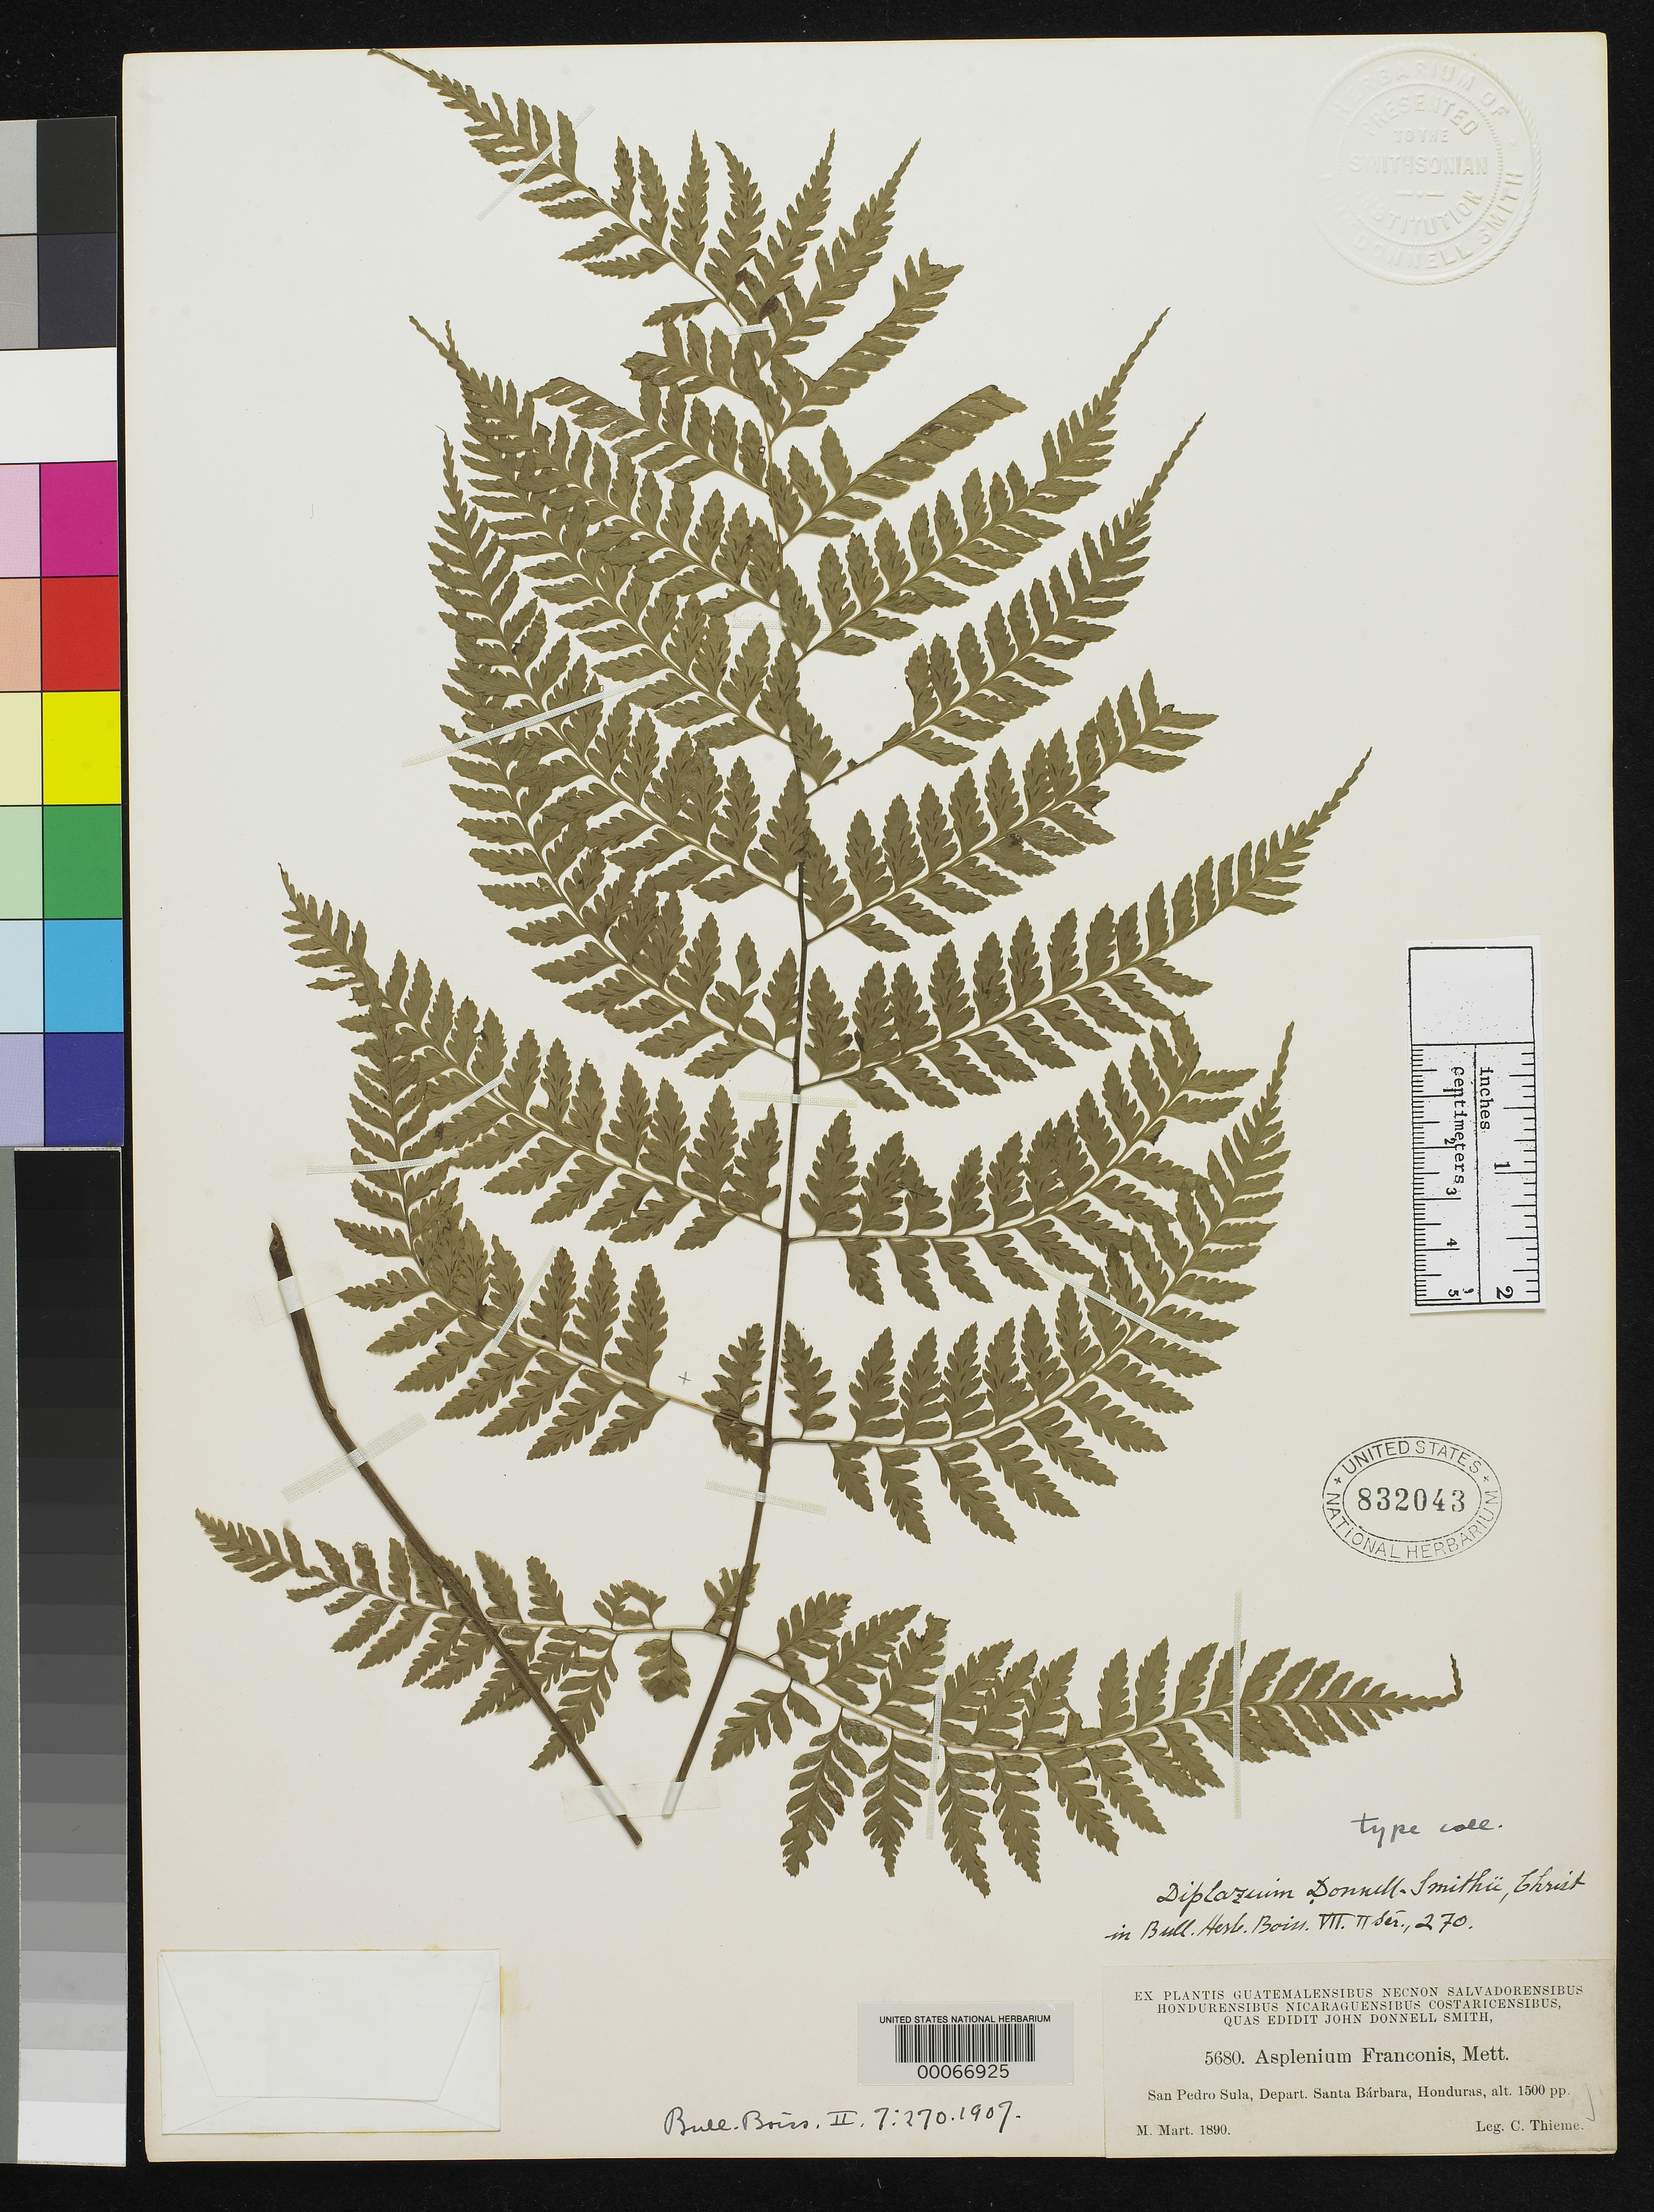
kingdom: Plantae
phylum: Tracheophyta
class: Polypodiopsida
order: Polypodiales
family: Athyriaceae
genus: Diplazium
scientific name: Diplazium donnell-smithii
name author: Christ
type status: Holotype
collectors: C. Thieme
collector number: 5680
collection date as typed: Mar 1890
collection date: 1890-03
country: Honduras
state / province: Santa Bárbara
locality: San Pedro Sula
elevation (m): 457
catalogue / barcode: US 832043